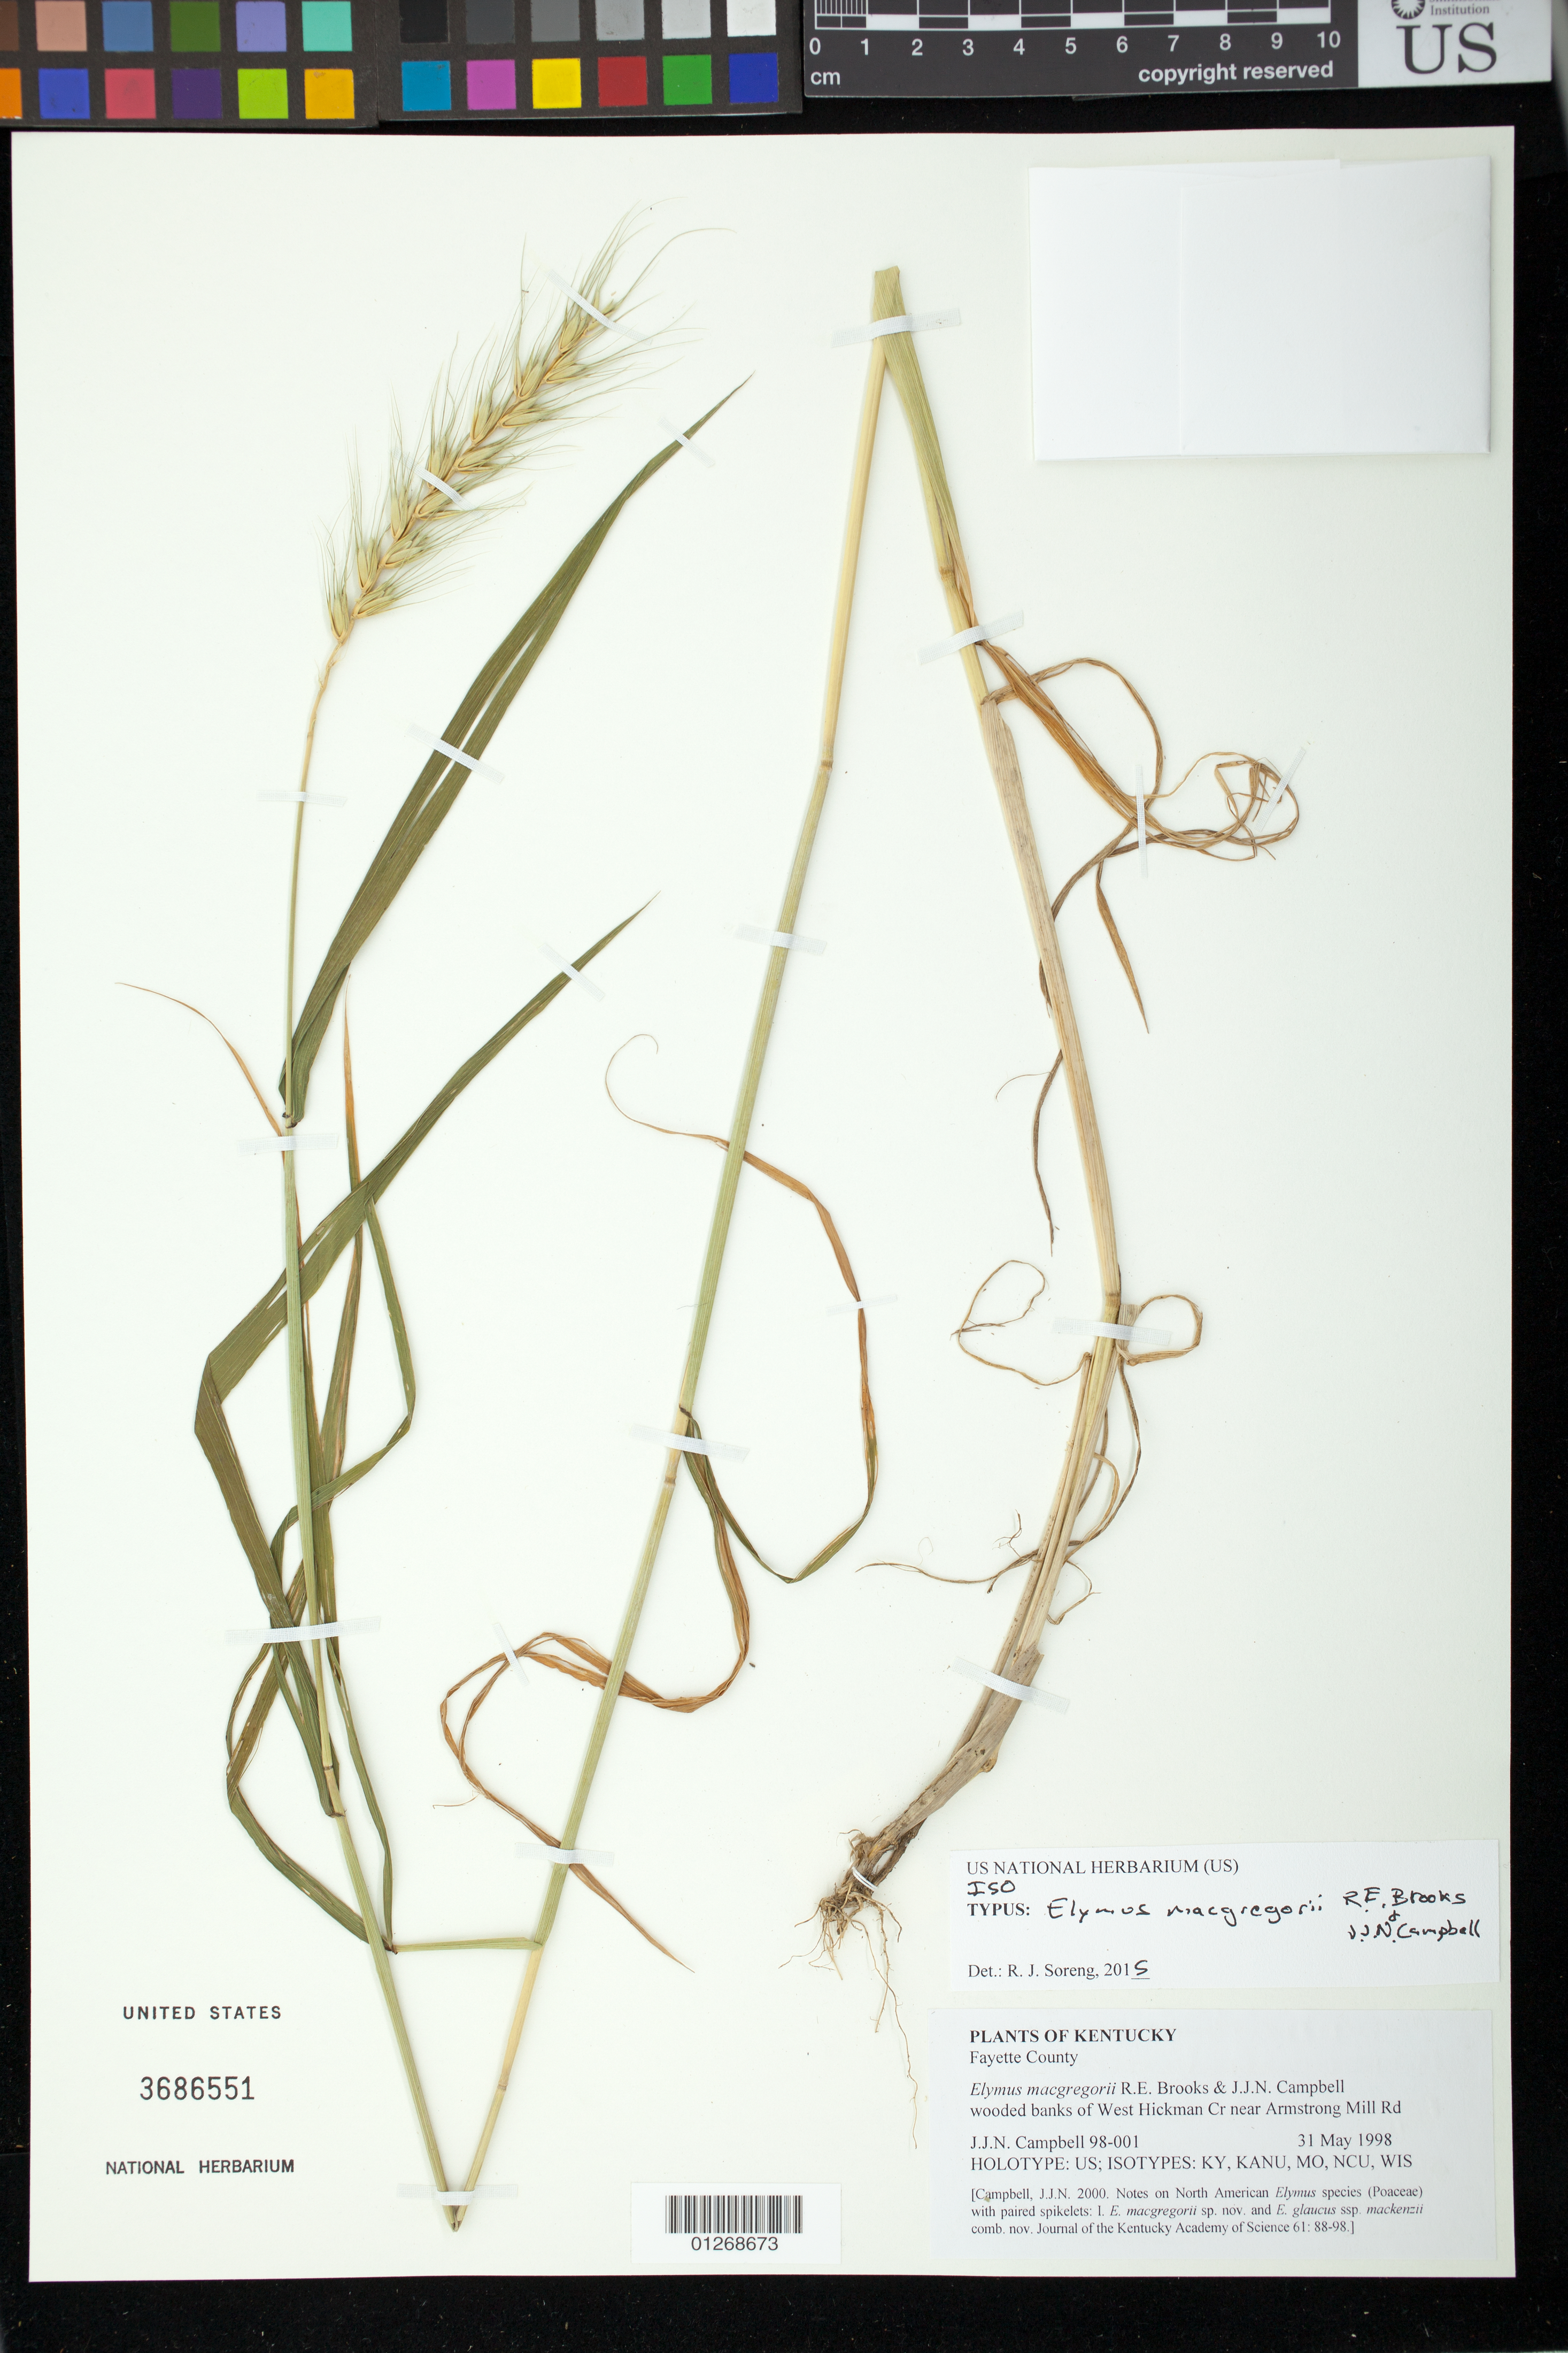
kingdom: Plantae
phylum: Tracheophyta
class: Liliopsida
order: Poales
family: Poaceae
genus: Elymus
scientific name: Elymus macgregorii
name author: R.E. Brooks & J.J.N. Campb.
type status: Isotype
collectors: J. J. N. Campbell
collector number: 98-001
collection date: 1998-05-31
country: United States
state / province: Kentucky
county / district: Fayette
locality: West Hickman Cr near Armstrong Mill Rd.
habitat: Wooded banks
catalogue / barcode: US 3686551